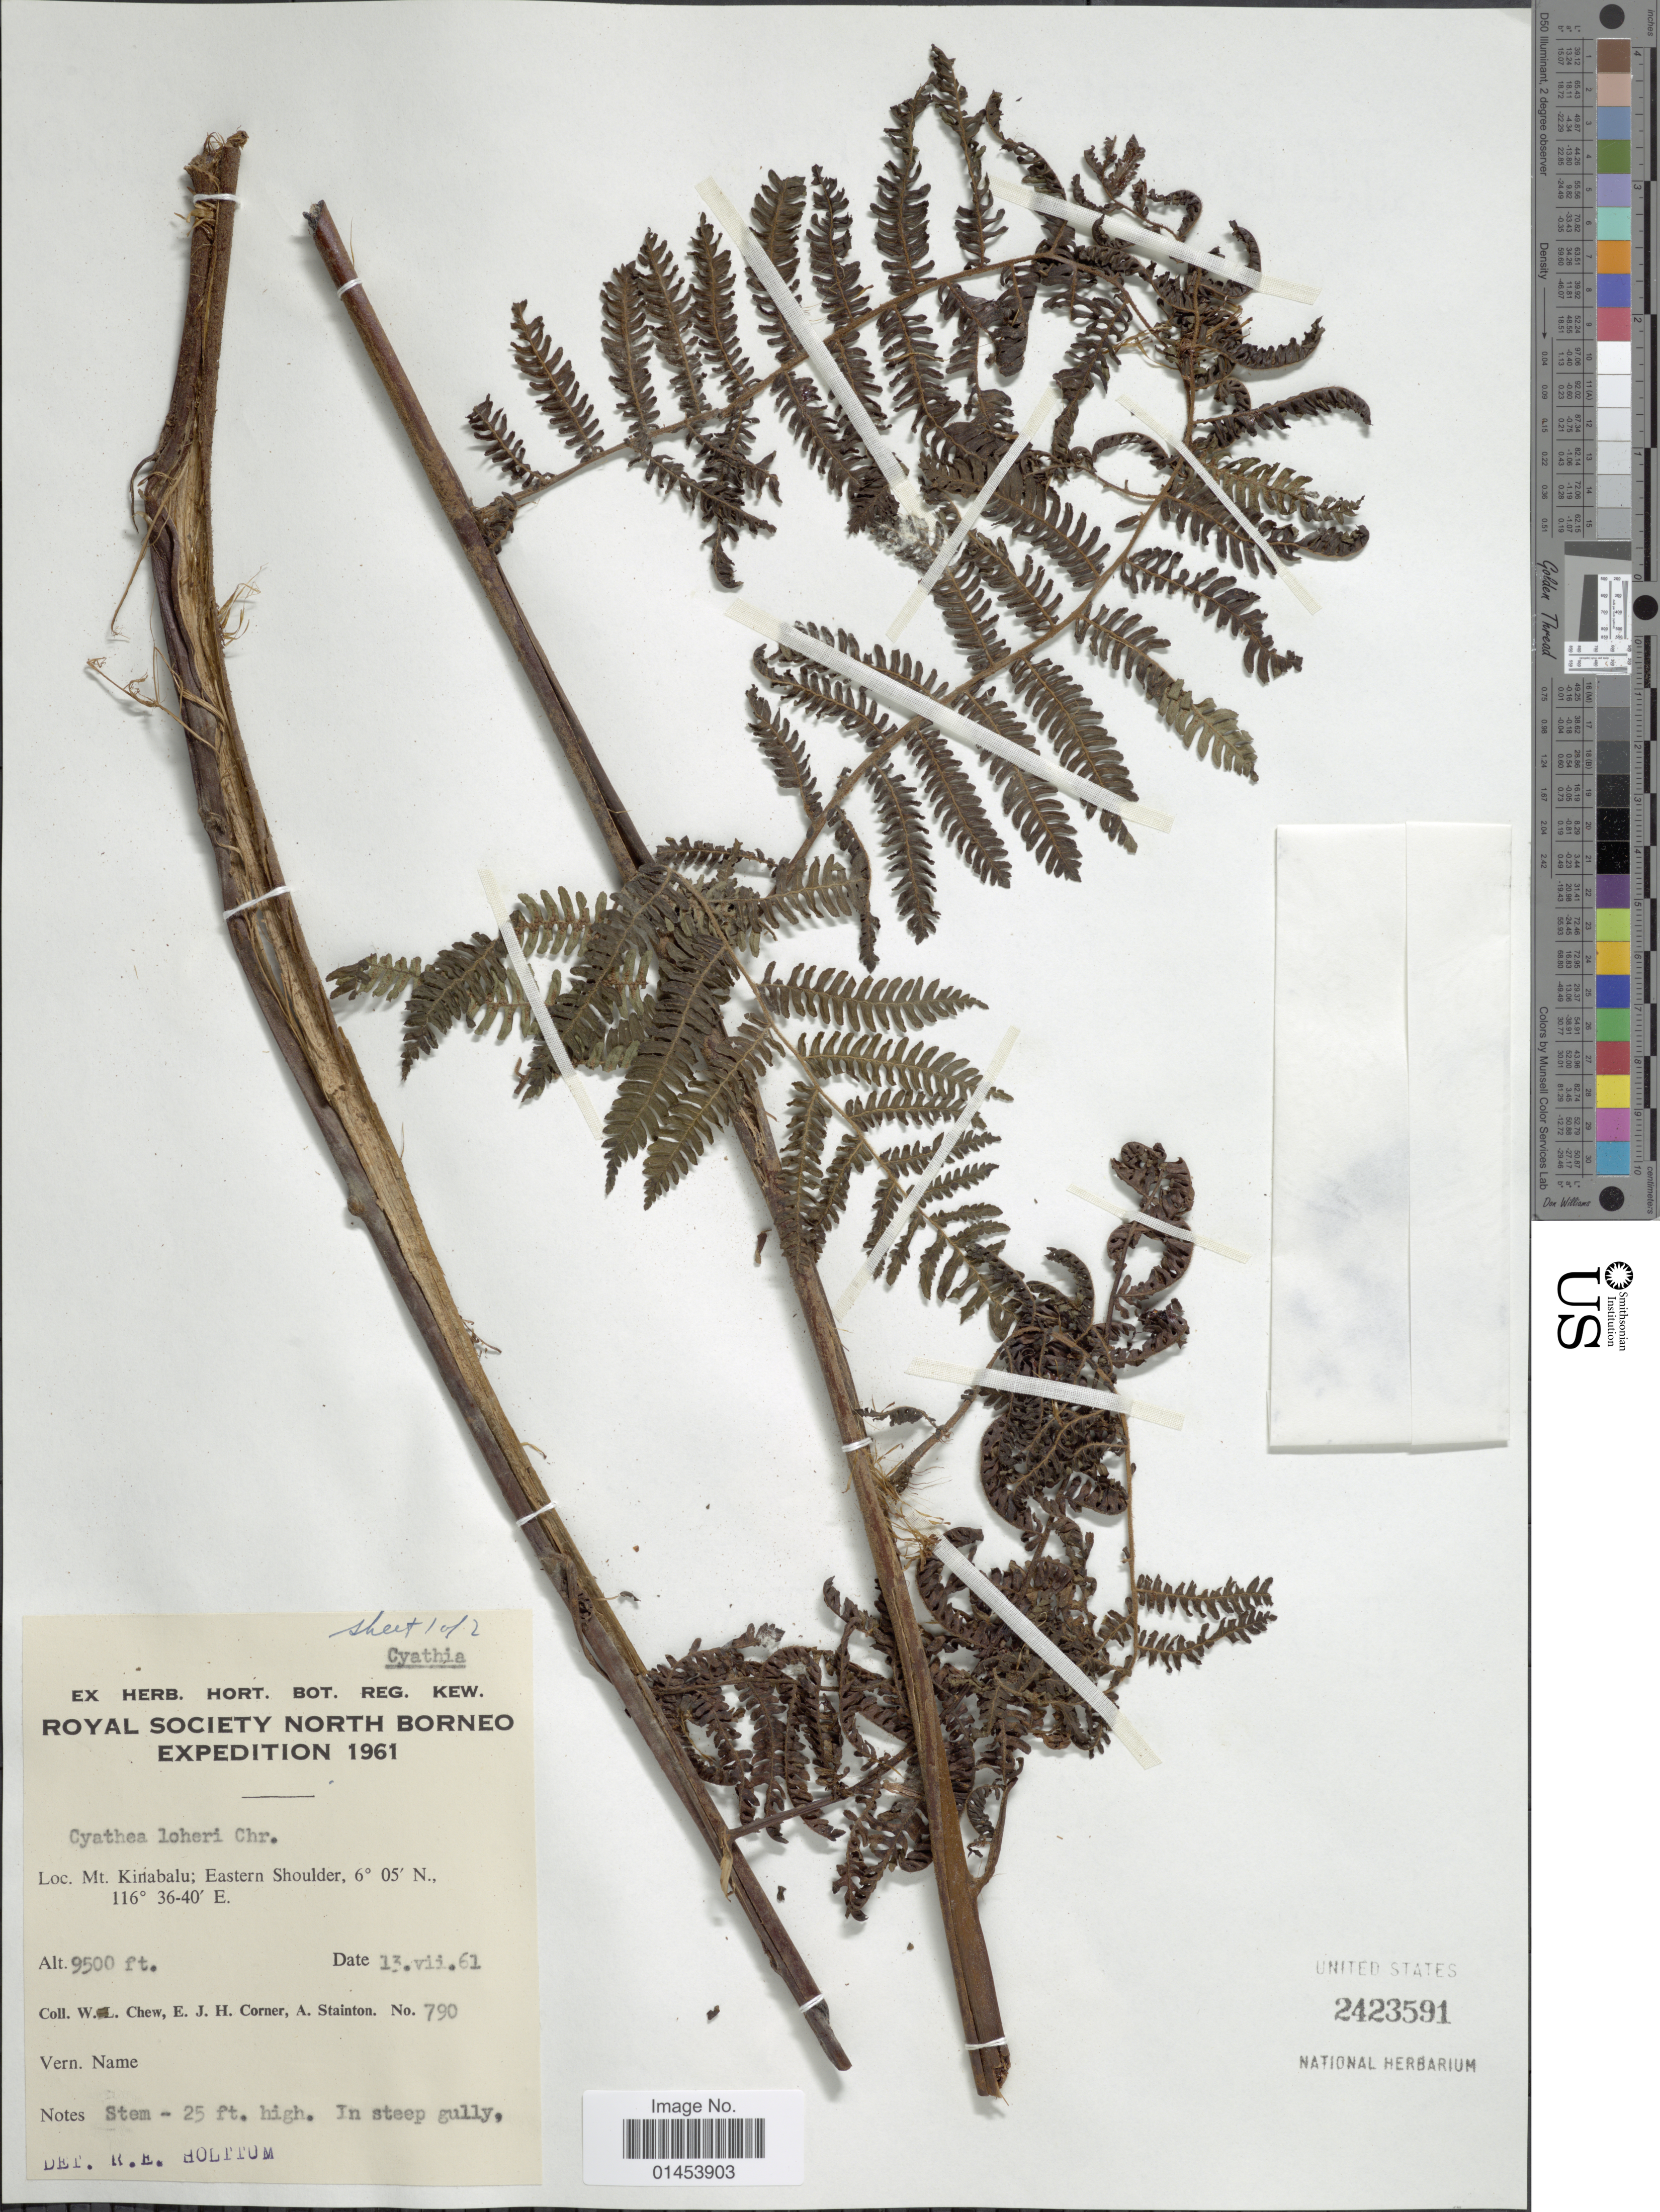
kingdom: Plantae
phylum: Tracheophyta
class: Polypodiopsida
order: Cyatheales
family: Cyatheaceae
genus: Cyathea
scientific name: Cyathea loheri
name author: Christ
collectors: W. Chew, E. Corner & A. Stainton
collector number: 790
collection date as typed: Transcribed d/m/y: 13/7/61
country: Malaysia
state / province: Sabah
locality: Eastern Shoulder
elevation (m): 2896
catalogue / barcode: US 2423591